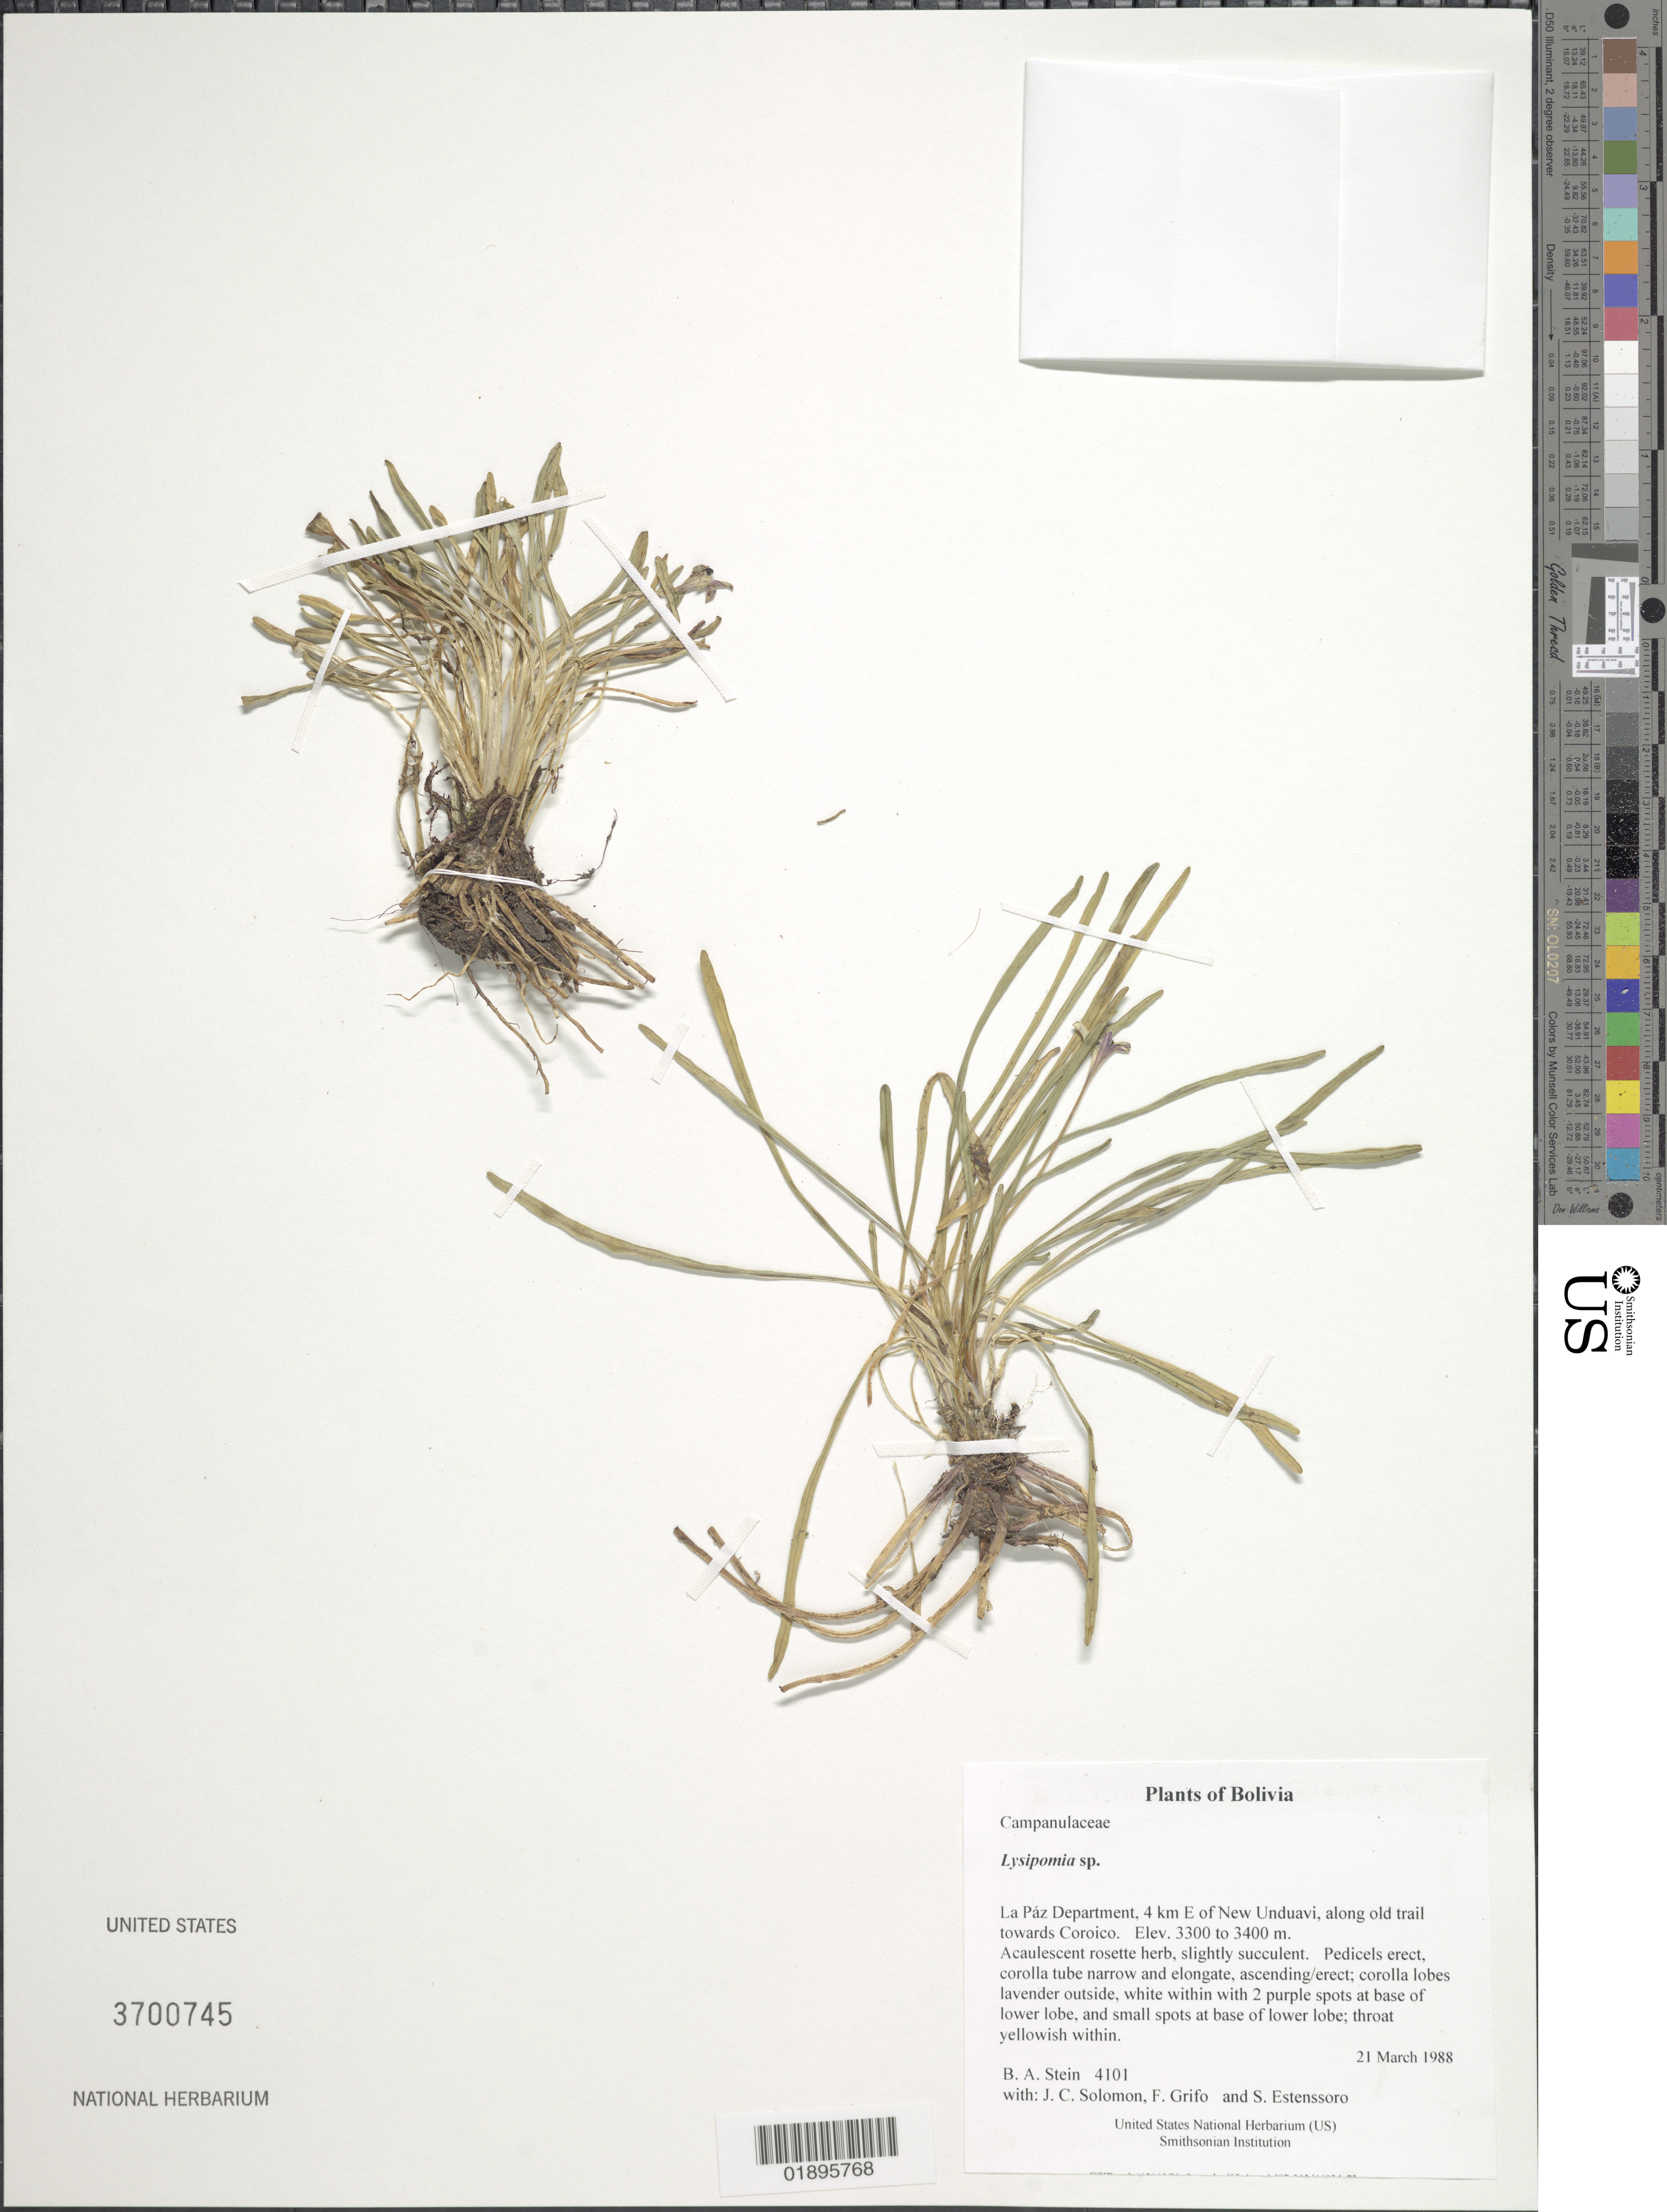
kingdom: Plantae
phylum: Tracheophyta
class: Magnoliopsida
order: Asterales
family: Campanulaceae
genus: Lysipomia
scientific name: Lysipomia sp.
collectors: B. A. Stein, J. C. Solomon, F. Grifo & S. Estenssoro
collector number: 4101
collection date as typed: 21 March 1988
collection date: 1988-03-21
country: Bolivia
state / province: La Páz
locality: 4 km E of New Unduavi, along old trail towards Coroico.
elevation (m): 3300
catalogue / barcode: US 3700745